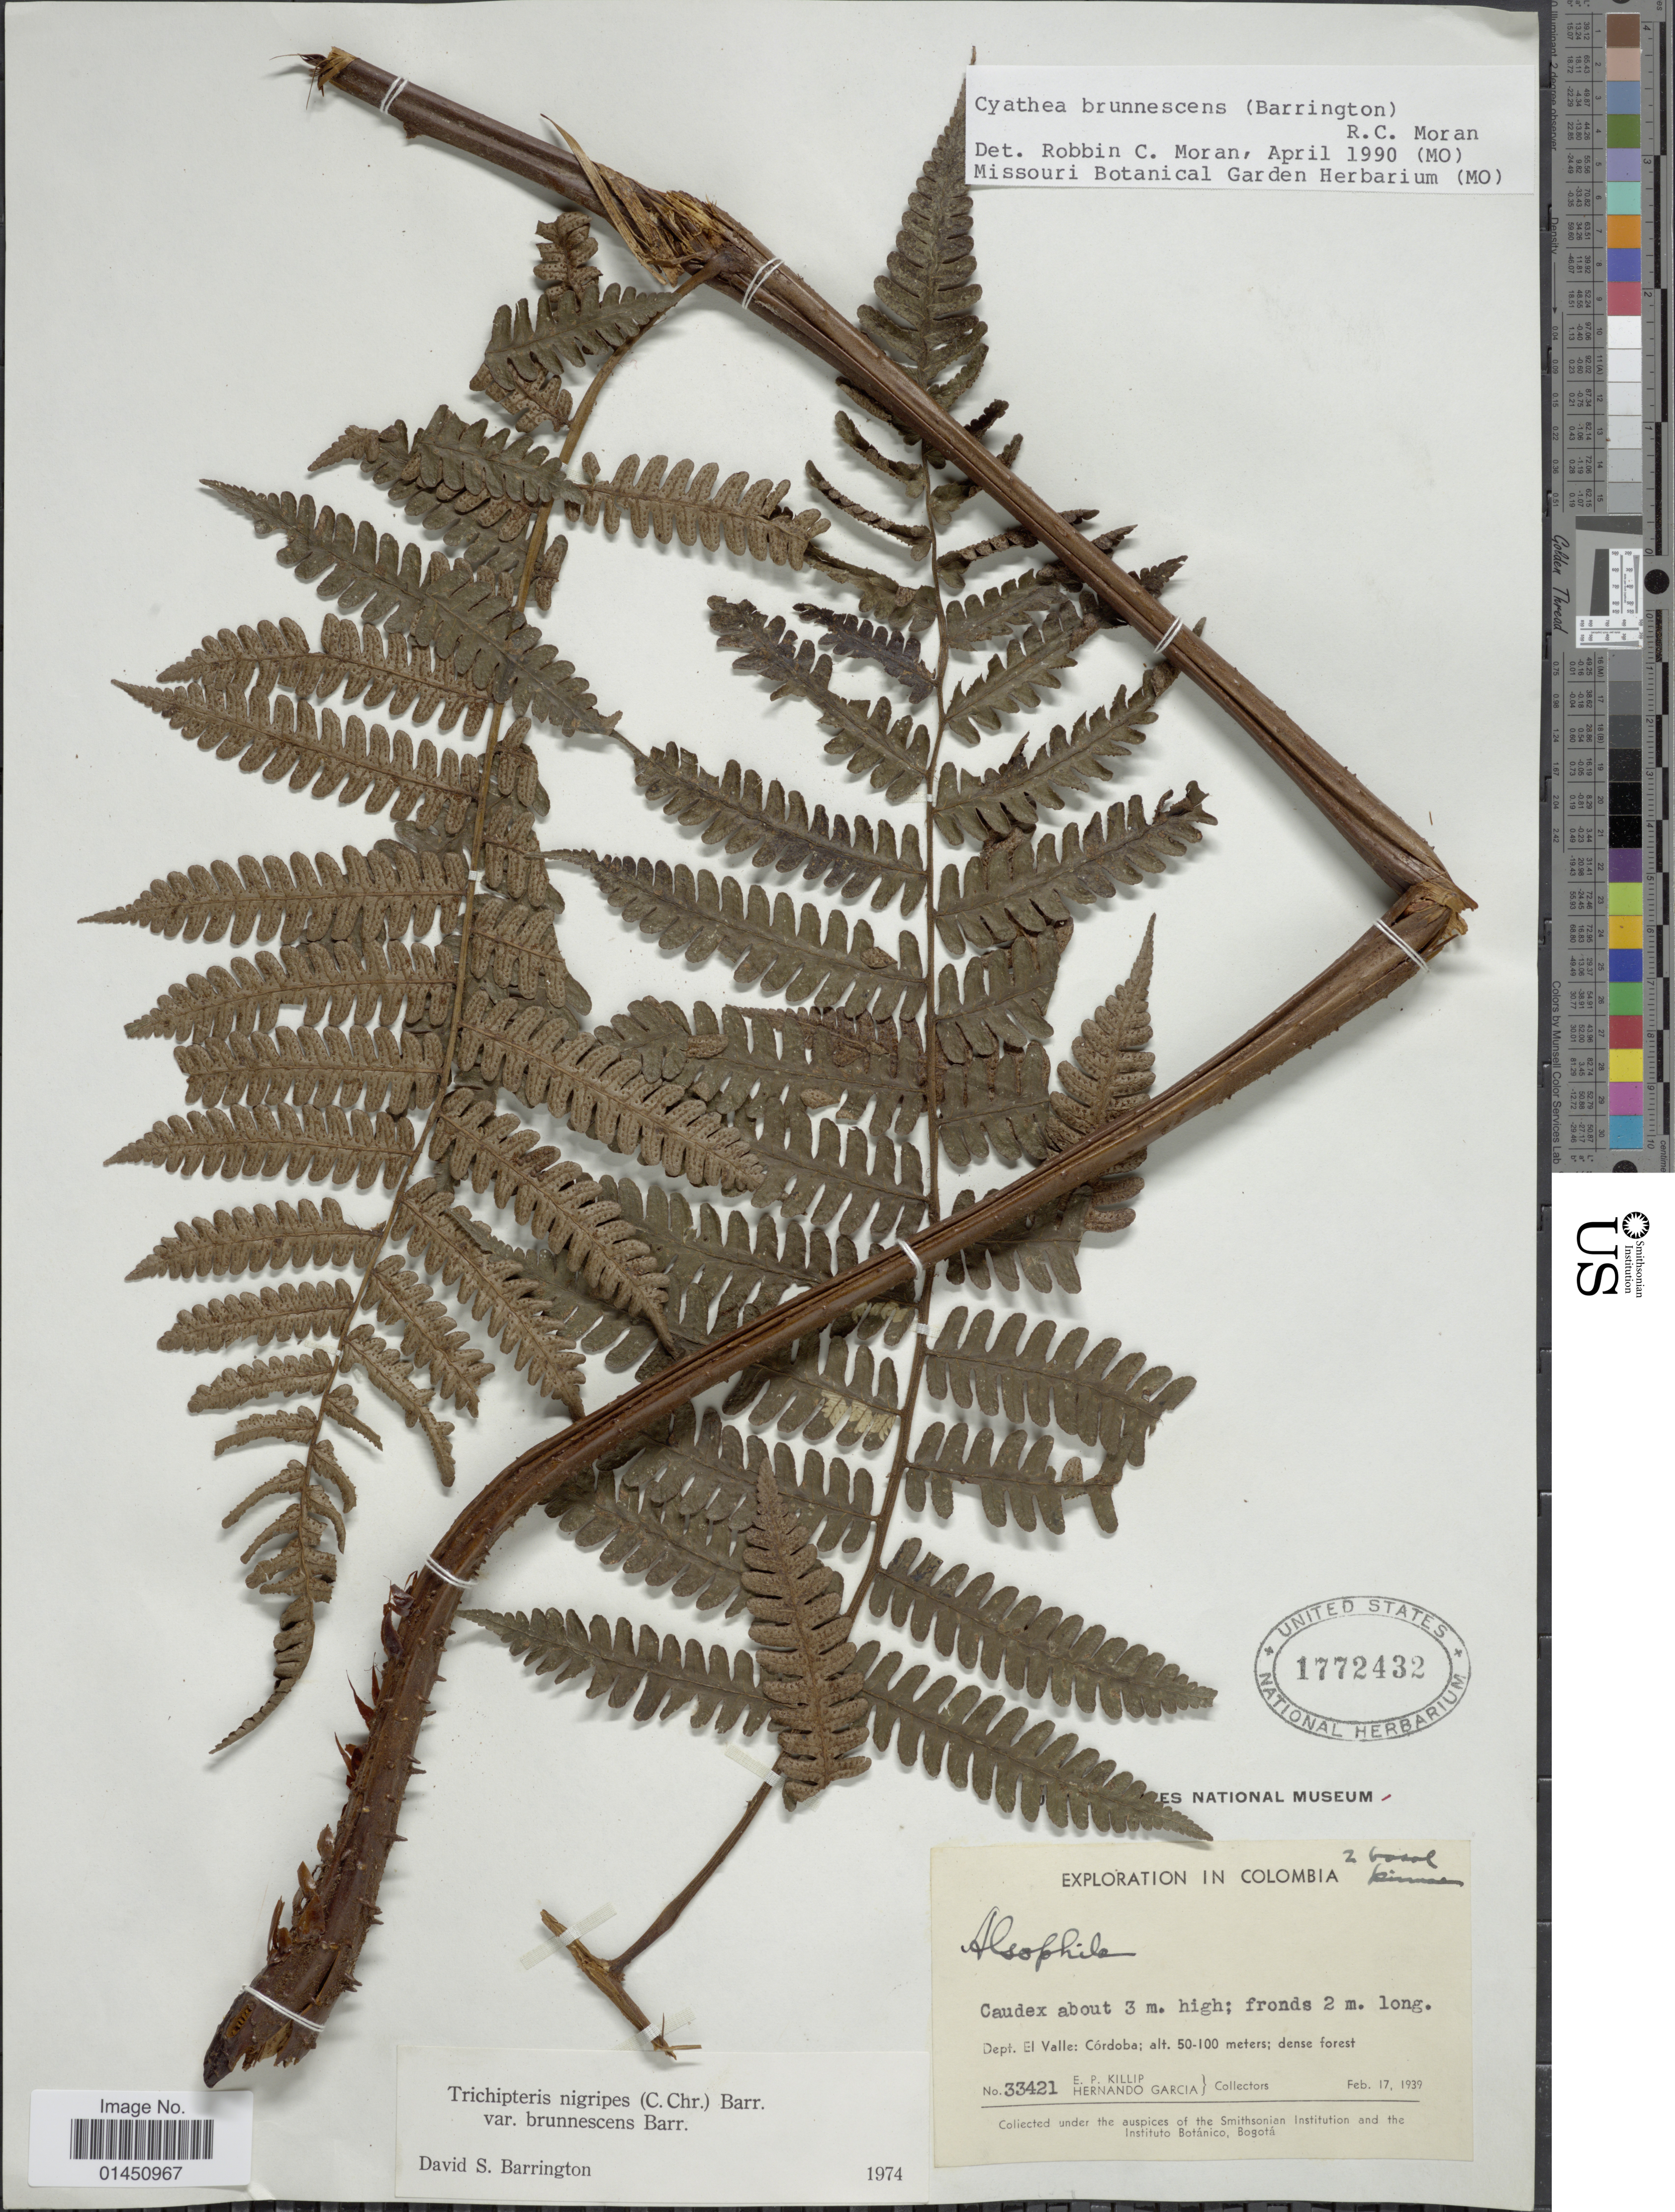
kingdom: Plantae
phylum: Tracheophyta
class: Polypodiopsida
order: Cyatheales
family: Cyatheaceae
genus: Cyathea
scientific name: Cyathea brunnescens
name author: (Barrington) R.C. Moran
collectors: E. P. Killip & H. Garcia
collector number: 33421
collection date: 1939-02-17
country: Colombia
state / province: Valle del Cauca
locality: Cordoba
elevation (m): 50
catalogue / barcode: US 1772432